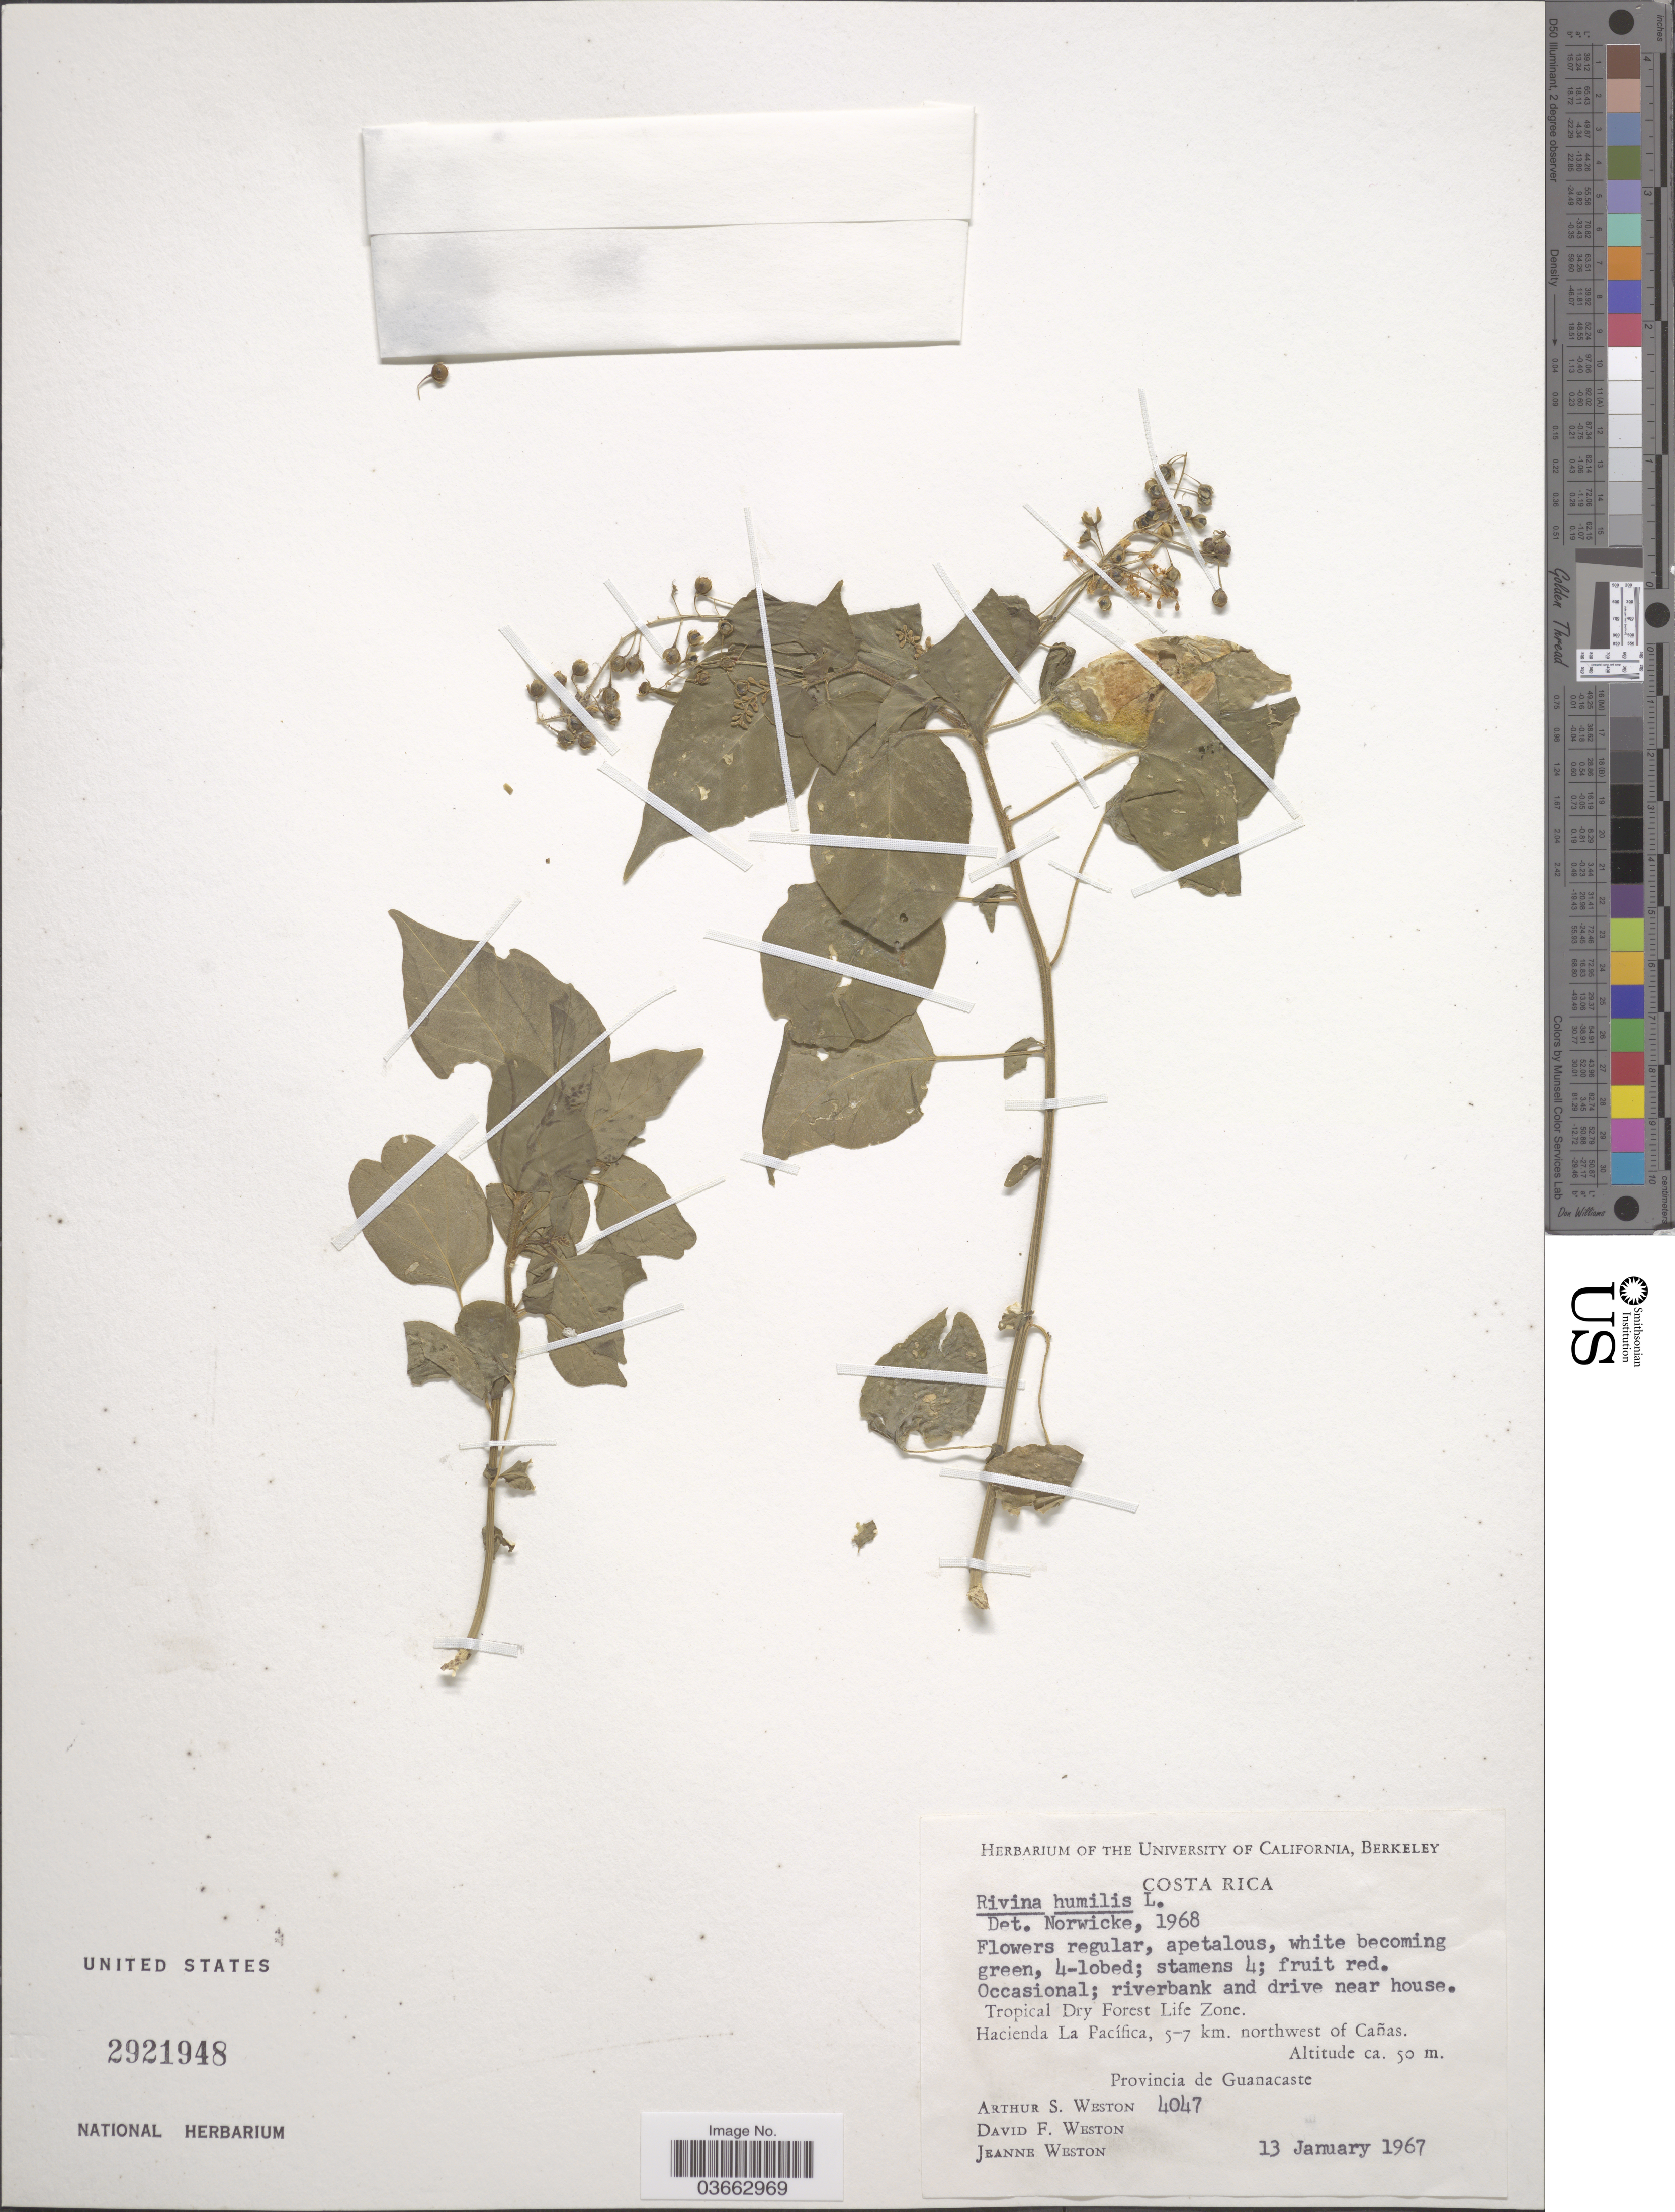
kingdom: Plantae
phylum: Tracheophyta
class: Magnoliopsida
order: Caryophyllales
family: Phytolaccaceae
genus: Rivina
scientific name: Rivina humilis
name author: L.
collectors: A. Weston, D. Weston & J. Weston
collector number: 4047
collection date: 1967-01-13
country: Costa Rica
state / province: Guanacaste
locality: Riverbank and drive near house. Hacienda La Pacífica, 5-7 km. northwest of Cañas.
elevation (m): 50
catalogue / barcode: US 2921948